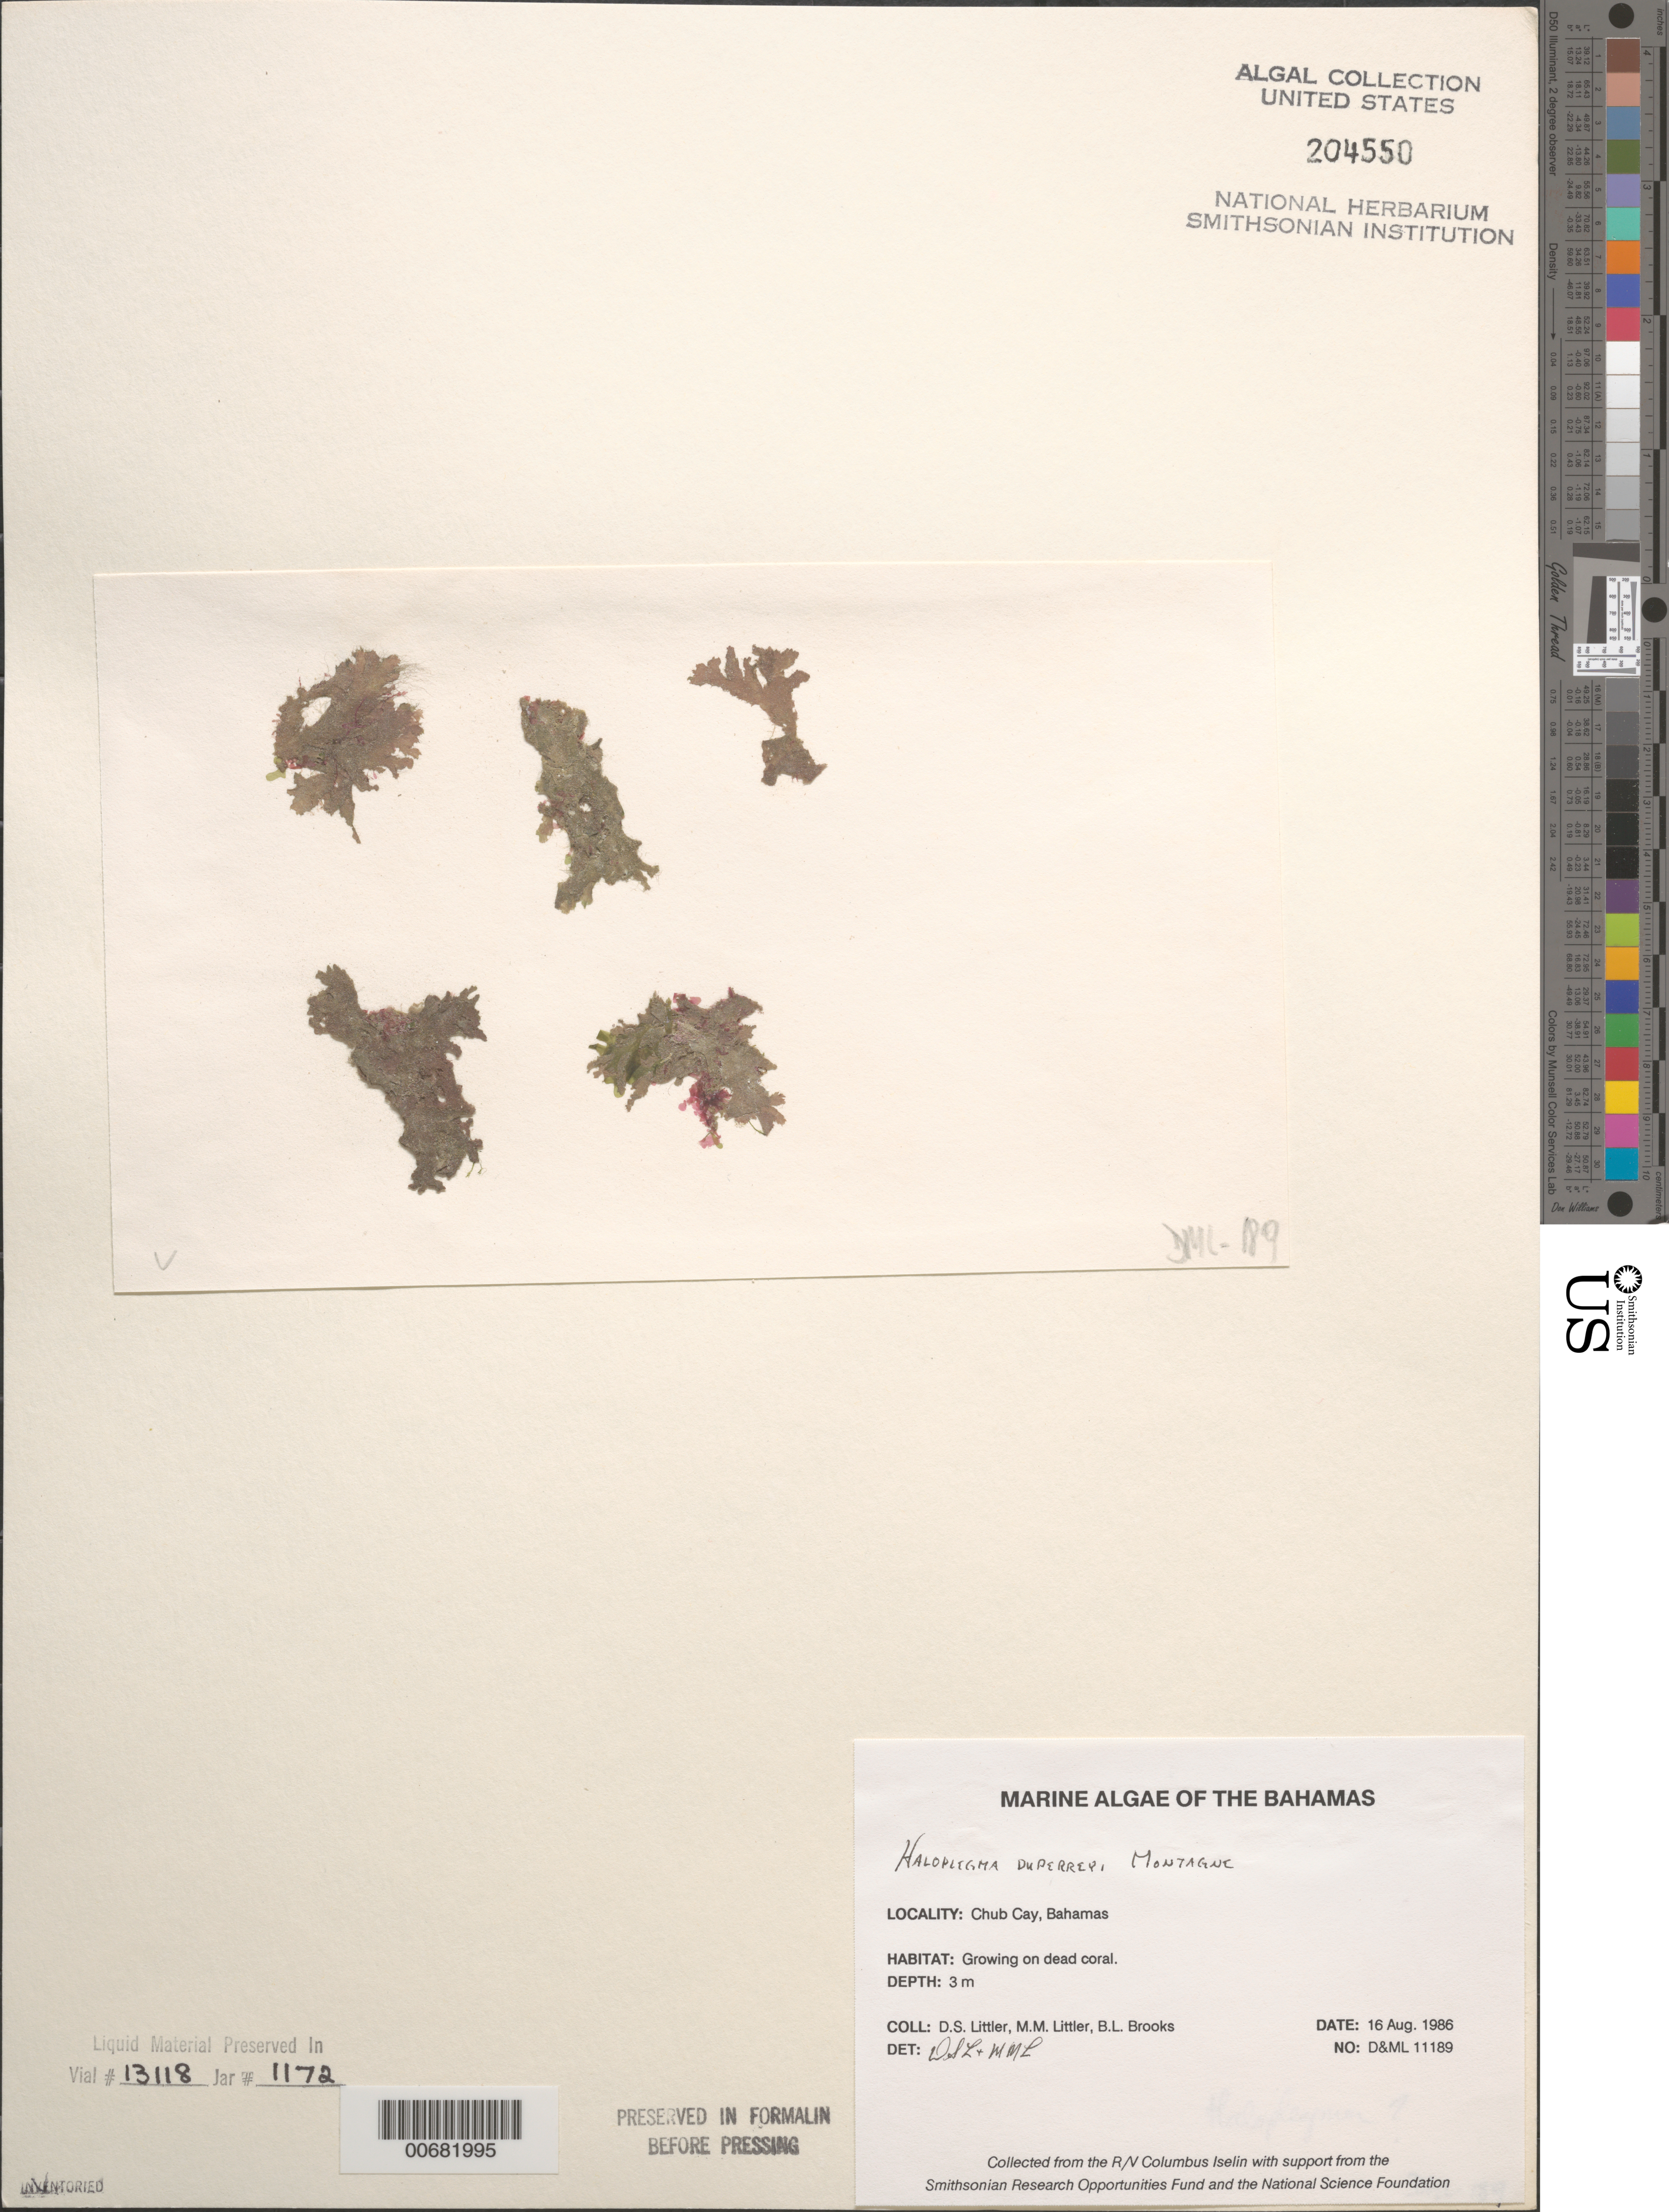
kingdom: Plantae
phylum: Rhodophyta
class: Florideophyceae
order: Ceramiales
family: Wrangeliaceae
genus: Haloplegma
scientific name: Haloplegma duperreyi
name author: Mont.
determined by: Littler, D. S.; Littler, M. M.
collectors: D. S. Littler, M. M. Littler & B. Brooks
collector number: D&ML 11189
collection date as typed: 16 Aug 1986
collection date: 1986-08-16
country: Bahamas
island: Chub Cay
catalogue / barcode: US 204550